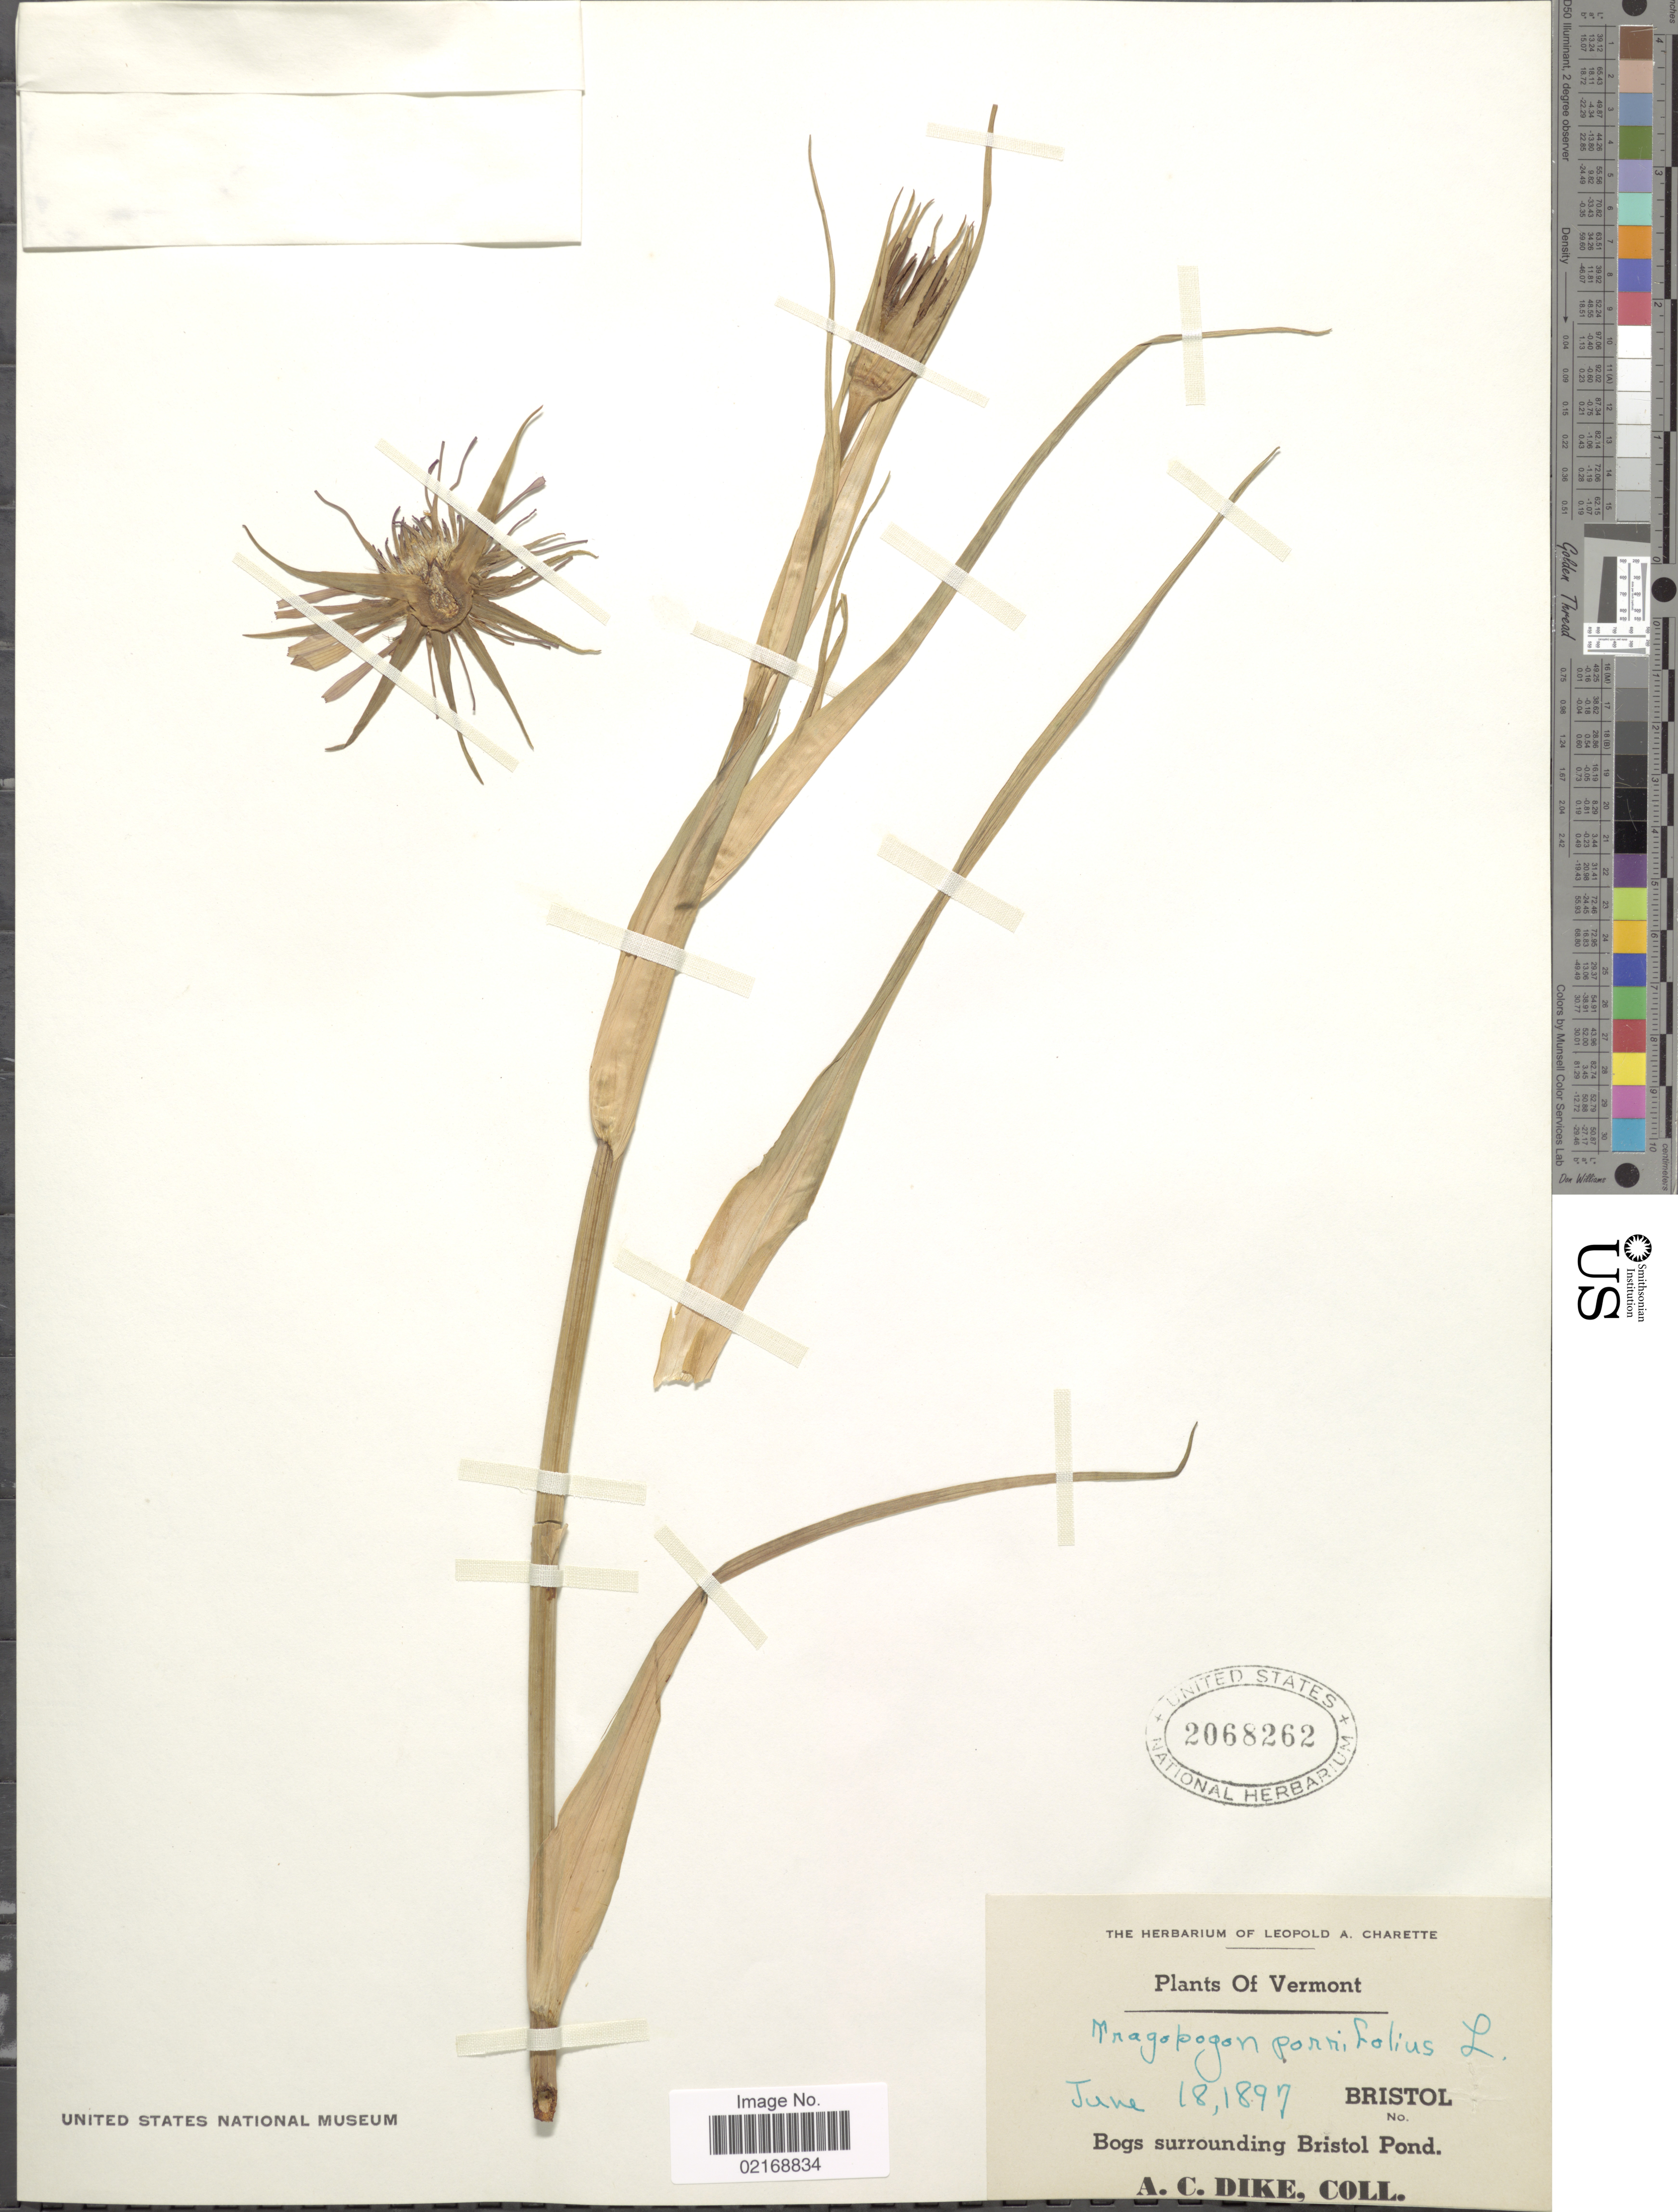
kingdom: Plantae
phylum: Tracheophyta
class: Magnoliopsida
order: Asterales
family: Asteraceae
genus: Tragopogon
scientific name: Tragopogon porrifolius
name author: L.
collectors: A. Dike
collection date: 1897-06-18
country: United States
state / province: Vermont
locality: Bristol. Bogs surrounding Bristol Pond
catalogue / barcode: US 2068262